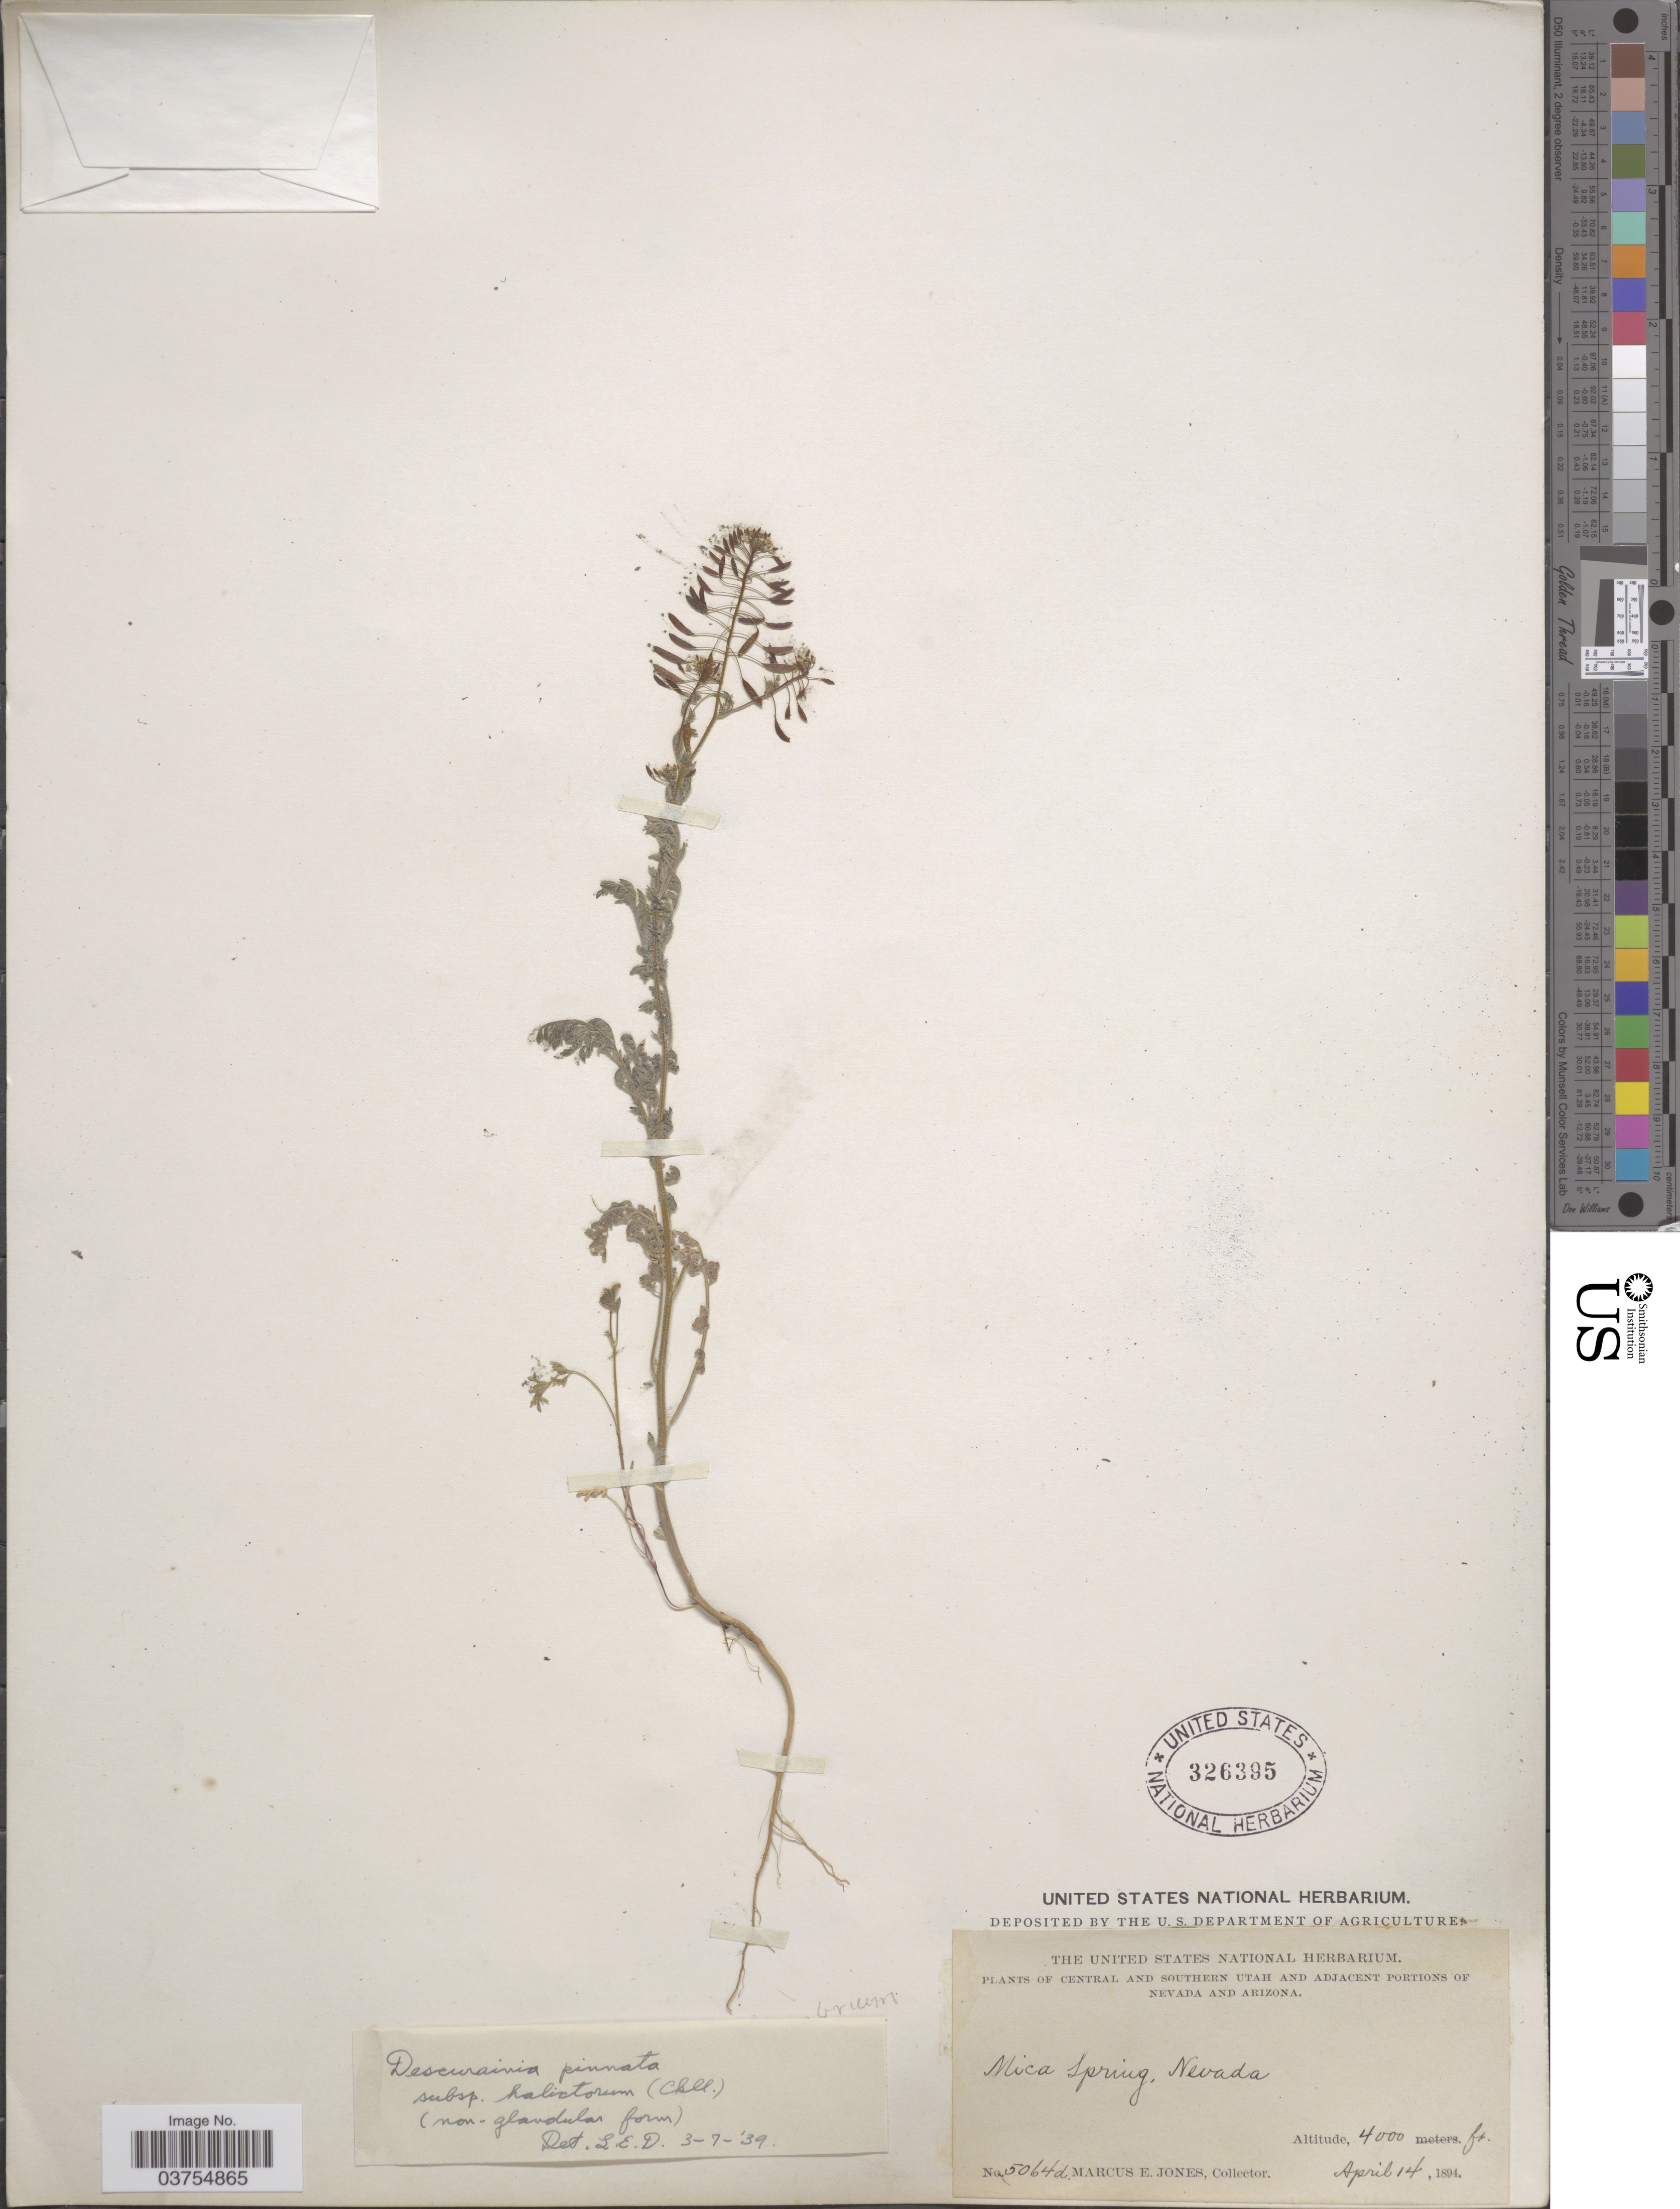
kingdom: Plantae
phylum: Tracheophyta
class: Magnoliopsida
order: Brassicales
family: Brassicaceae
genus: Descurainia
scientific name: Descurainia pinnata subsp. halictorum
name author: (Cockerell) Detling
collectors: M. E. Jones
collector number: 5064d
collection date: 1894-04-14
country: United States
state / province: Nevada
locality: Adjacent portions of Nevada. Mica Spring.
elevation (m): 1219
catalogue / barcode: US 326395